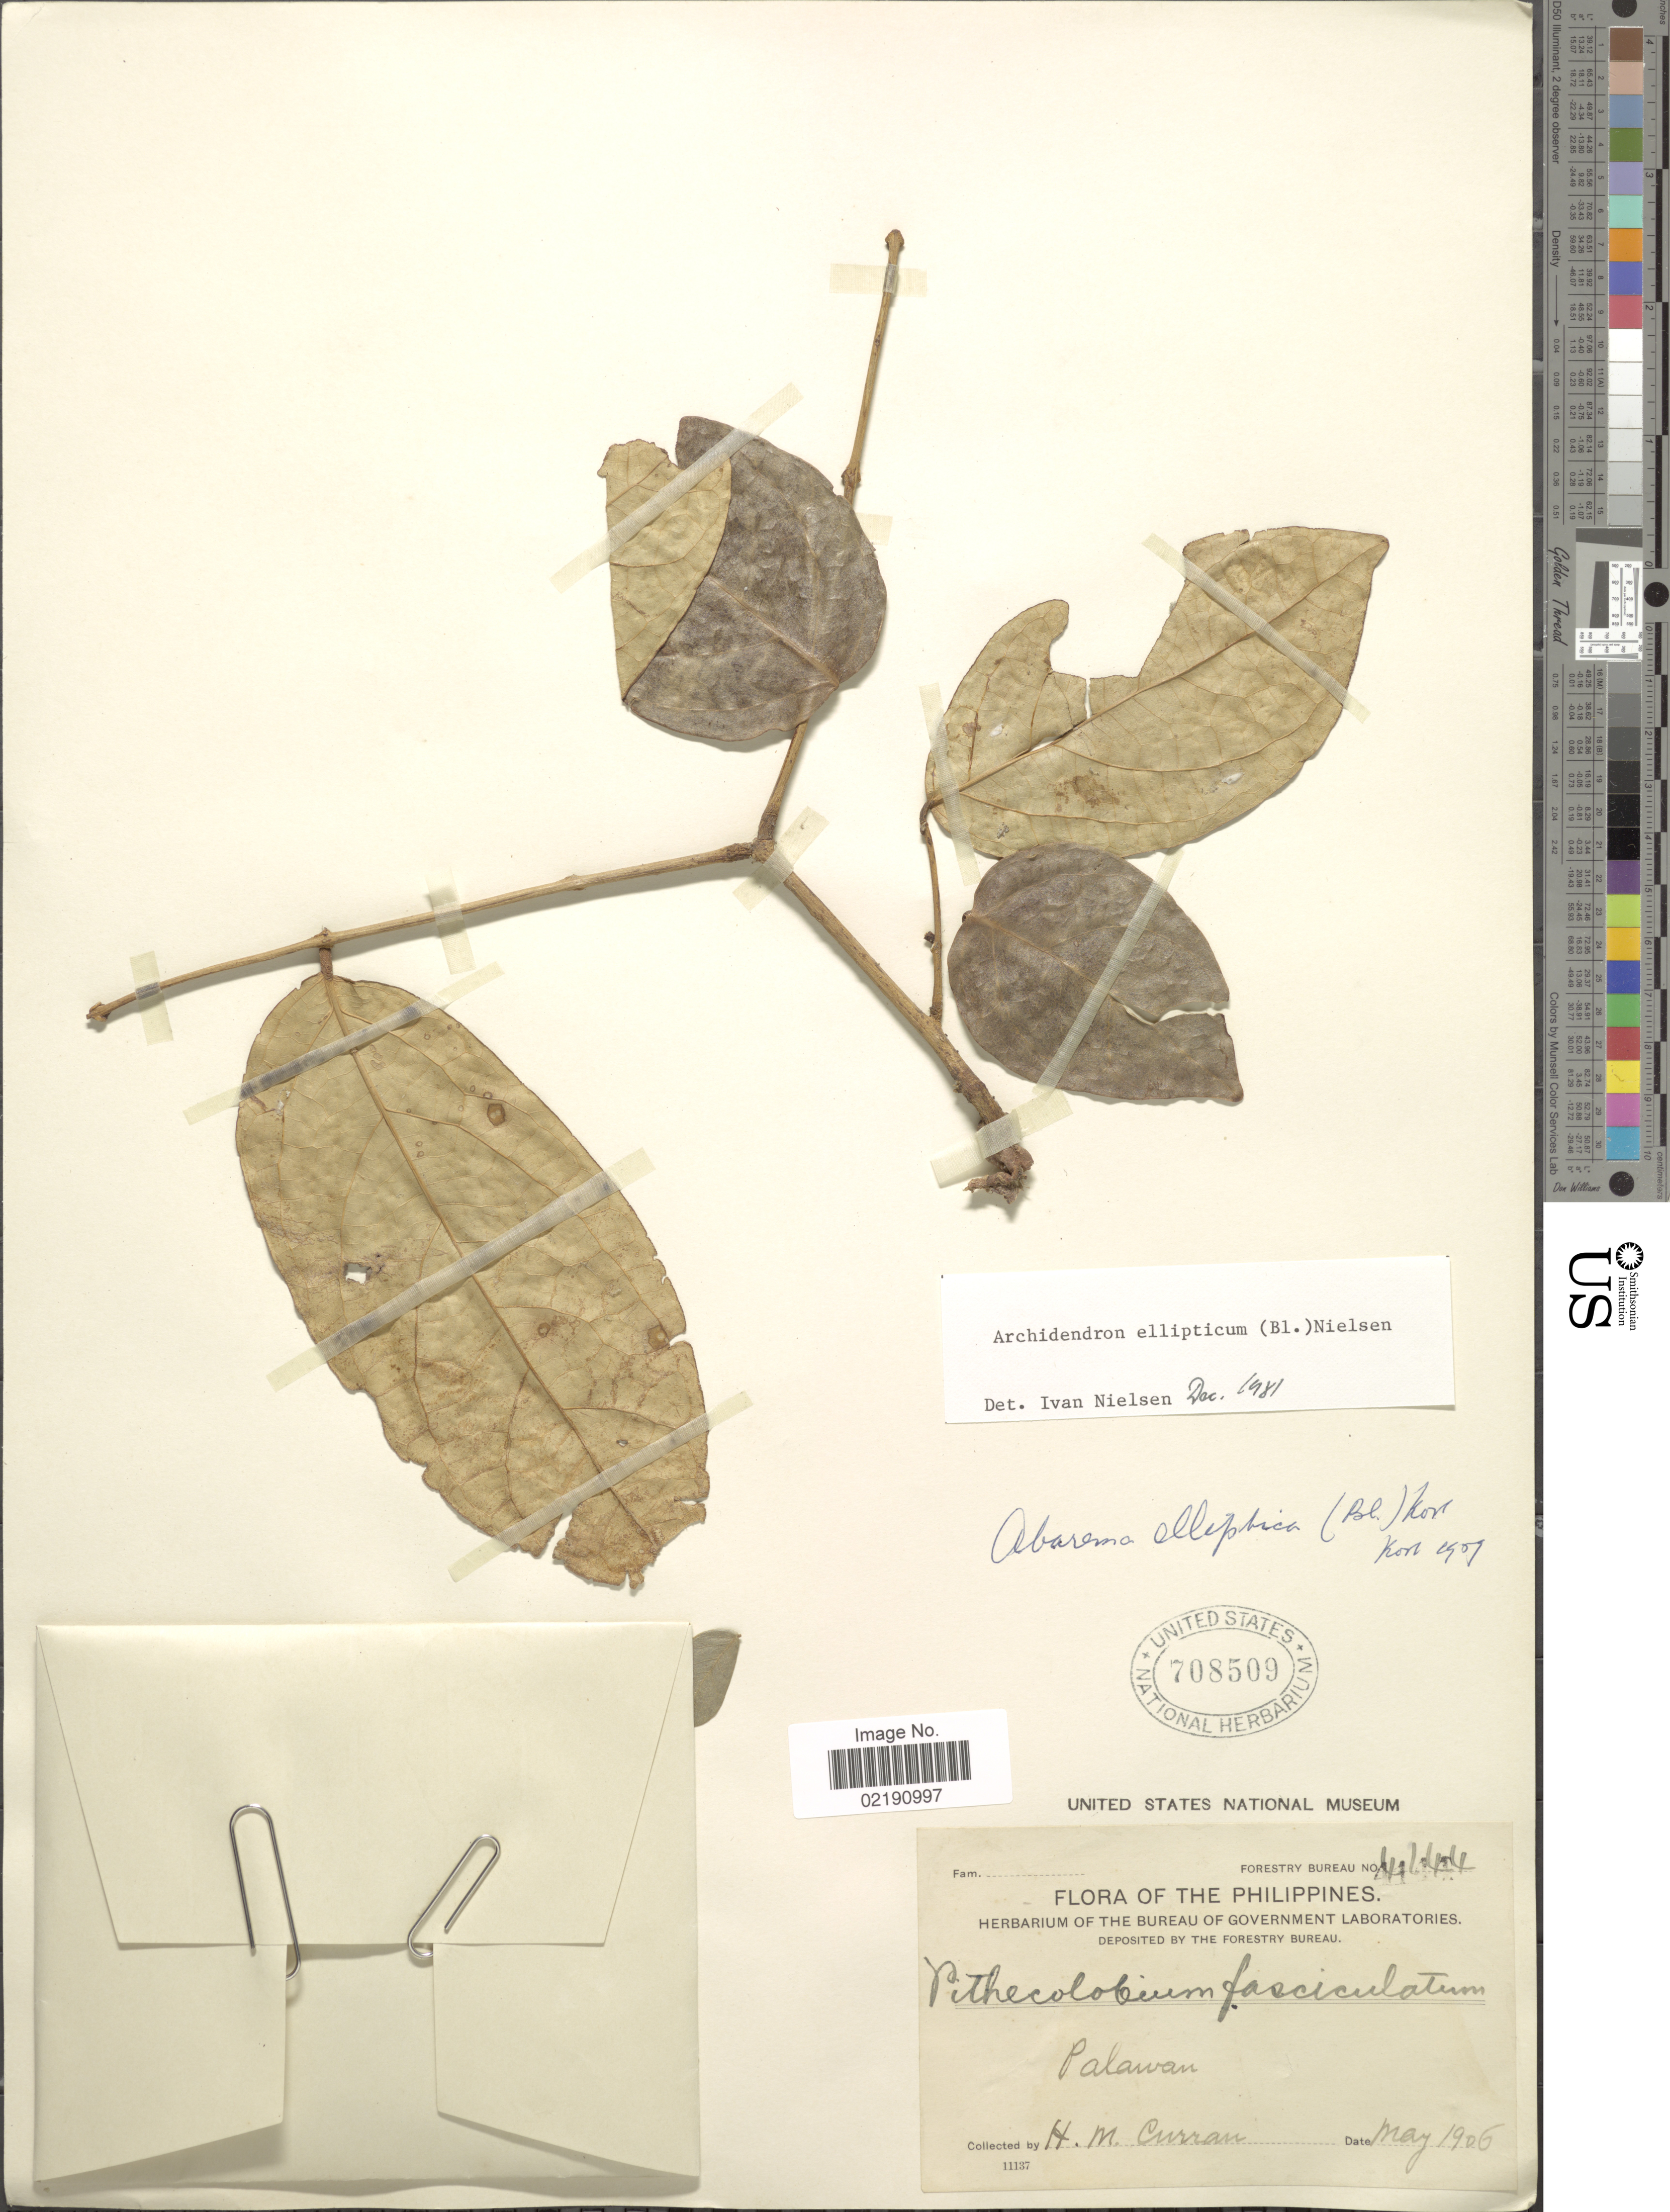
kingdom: Plantae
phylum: Tracheophyta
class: Magnoliopsida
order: Fabales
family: Fabaceae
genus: Archidendron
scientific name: Archidendron ellipticum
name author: (Blume) I.C. Nielsen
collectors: H. M. Curran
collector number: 4144*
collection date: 1906-05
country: Philippines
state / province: Mimaropa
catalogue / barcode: US 708509